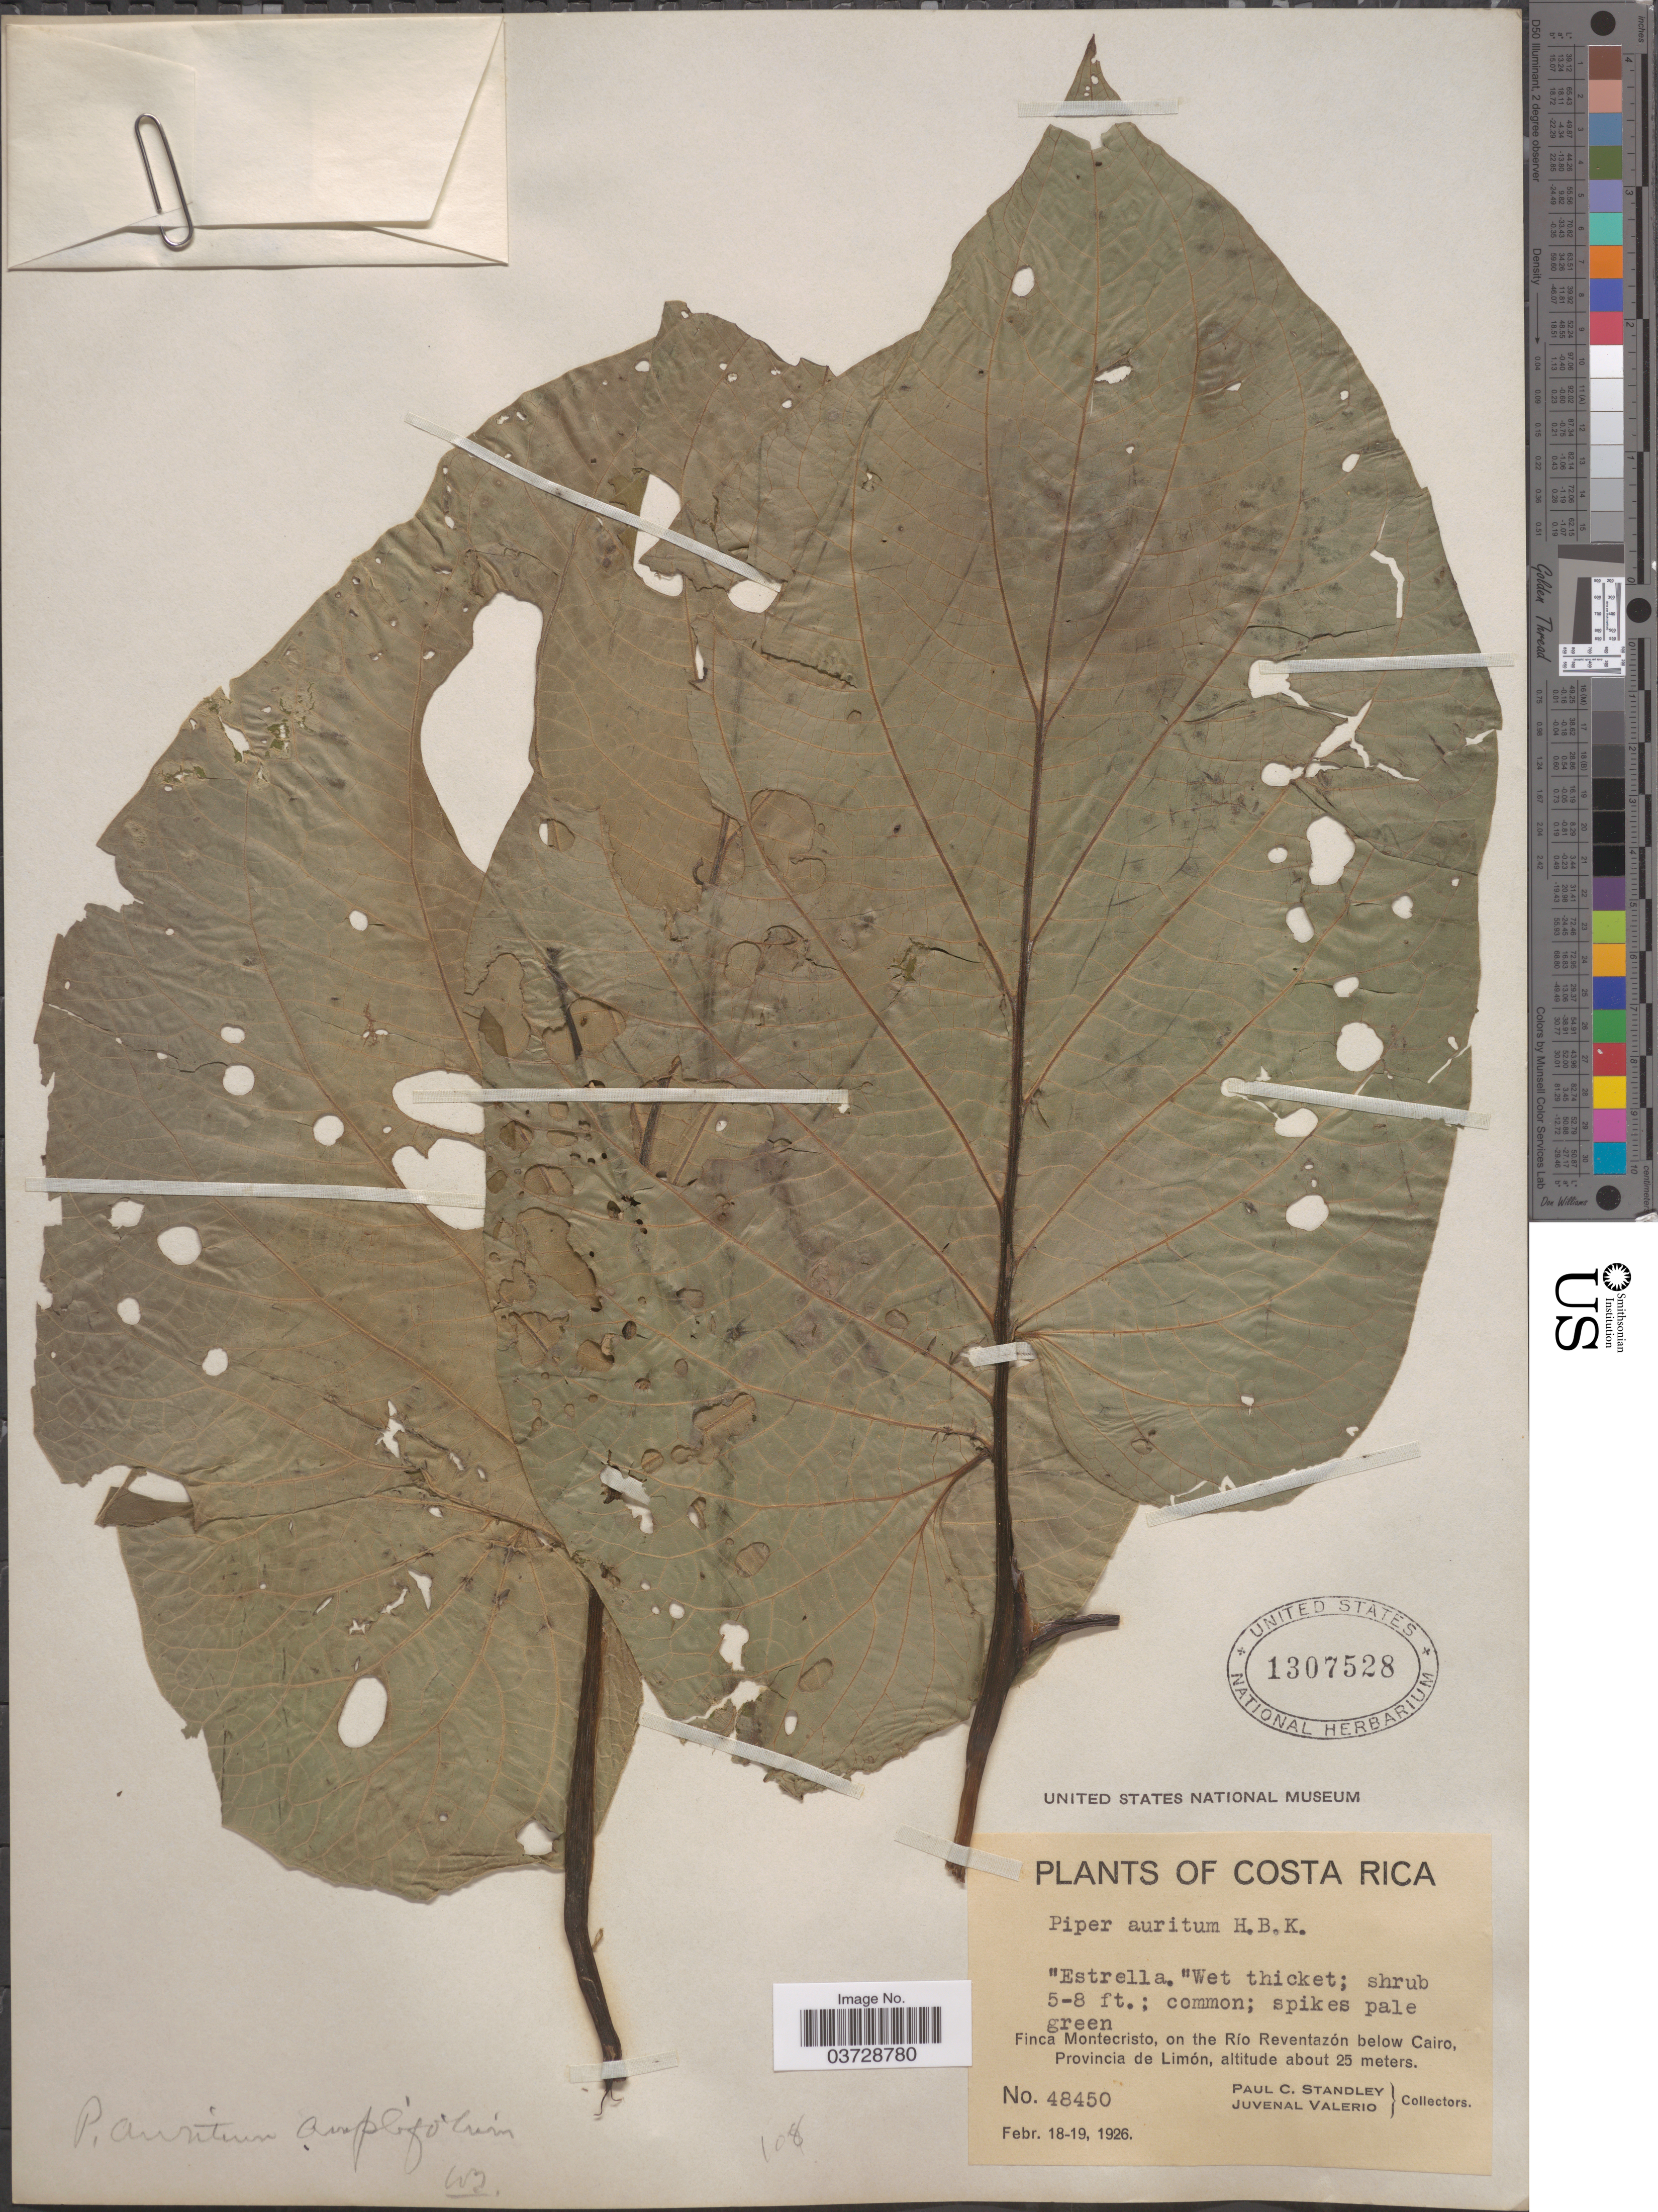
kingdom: Plantae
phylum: Tracheophyta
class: Magnoliopsida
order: Piperales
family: Piperaceae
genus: Piper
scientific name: Piper auritum var. amplifolium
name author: C. DC.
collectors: P. C. Standley & J. Valerio R.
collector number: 48450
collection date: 1926-02-18/1926-02-19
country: Costa Rica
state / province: Limón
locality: Finca Montecristo, on the Río Reventazón below Cairo.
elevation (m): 25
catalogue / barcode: US 1307528